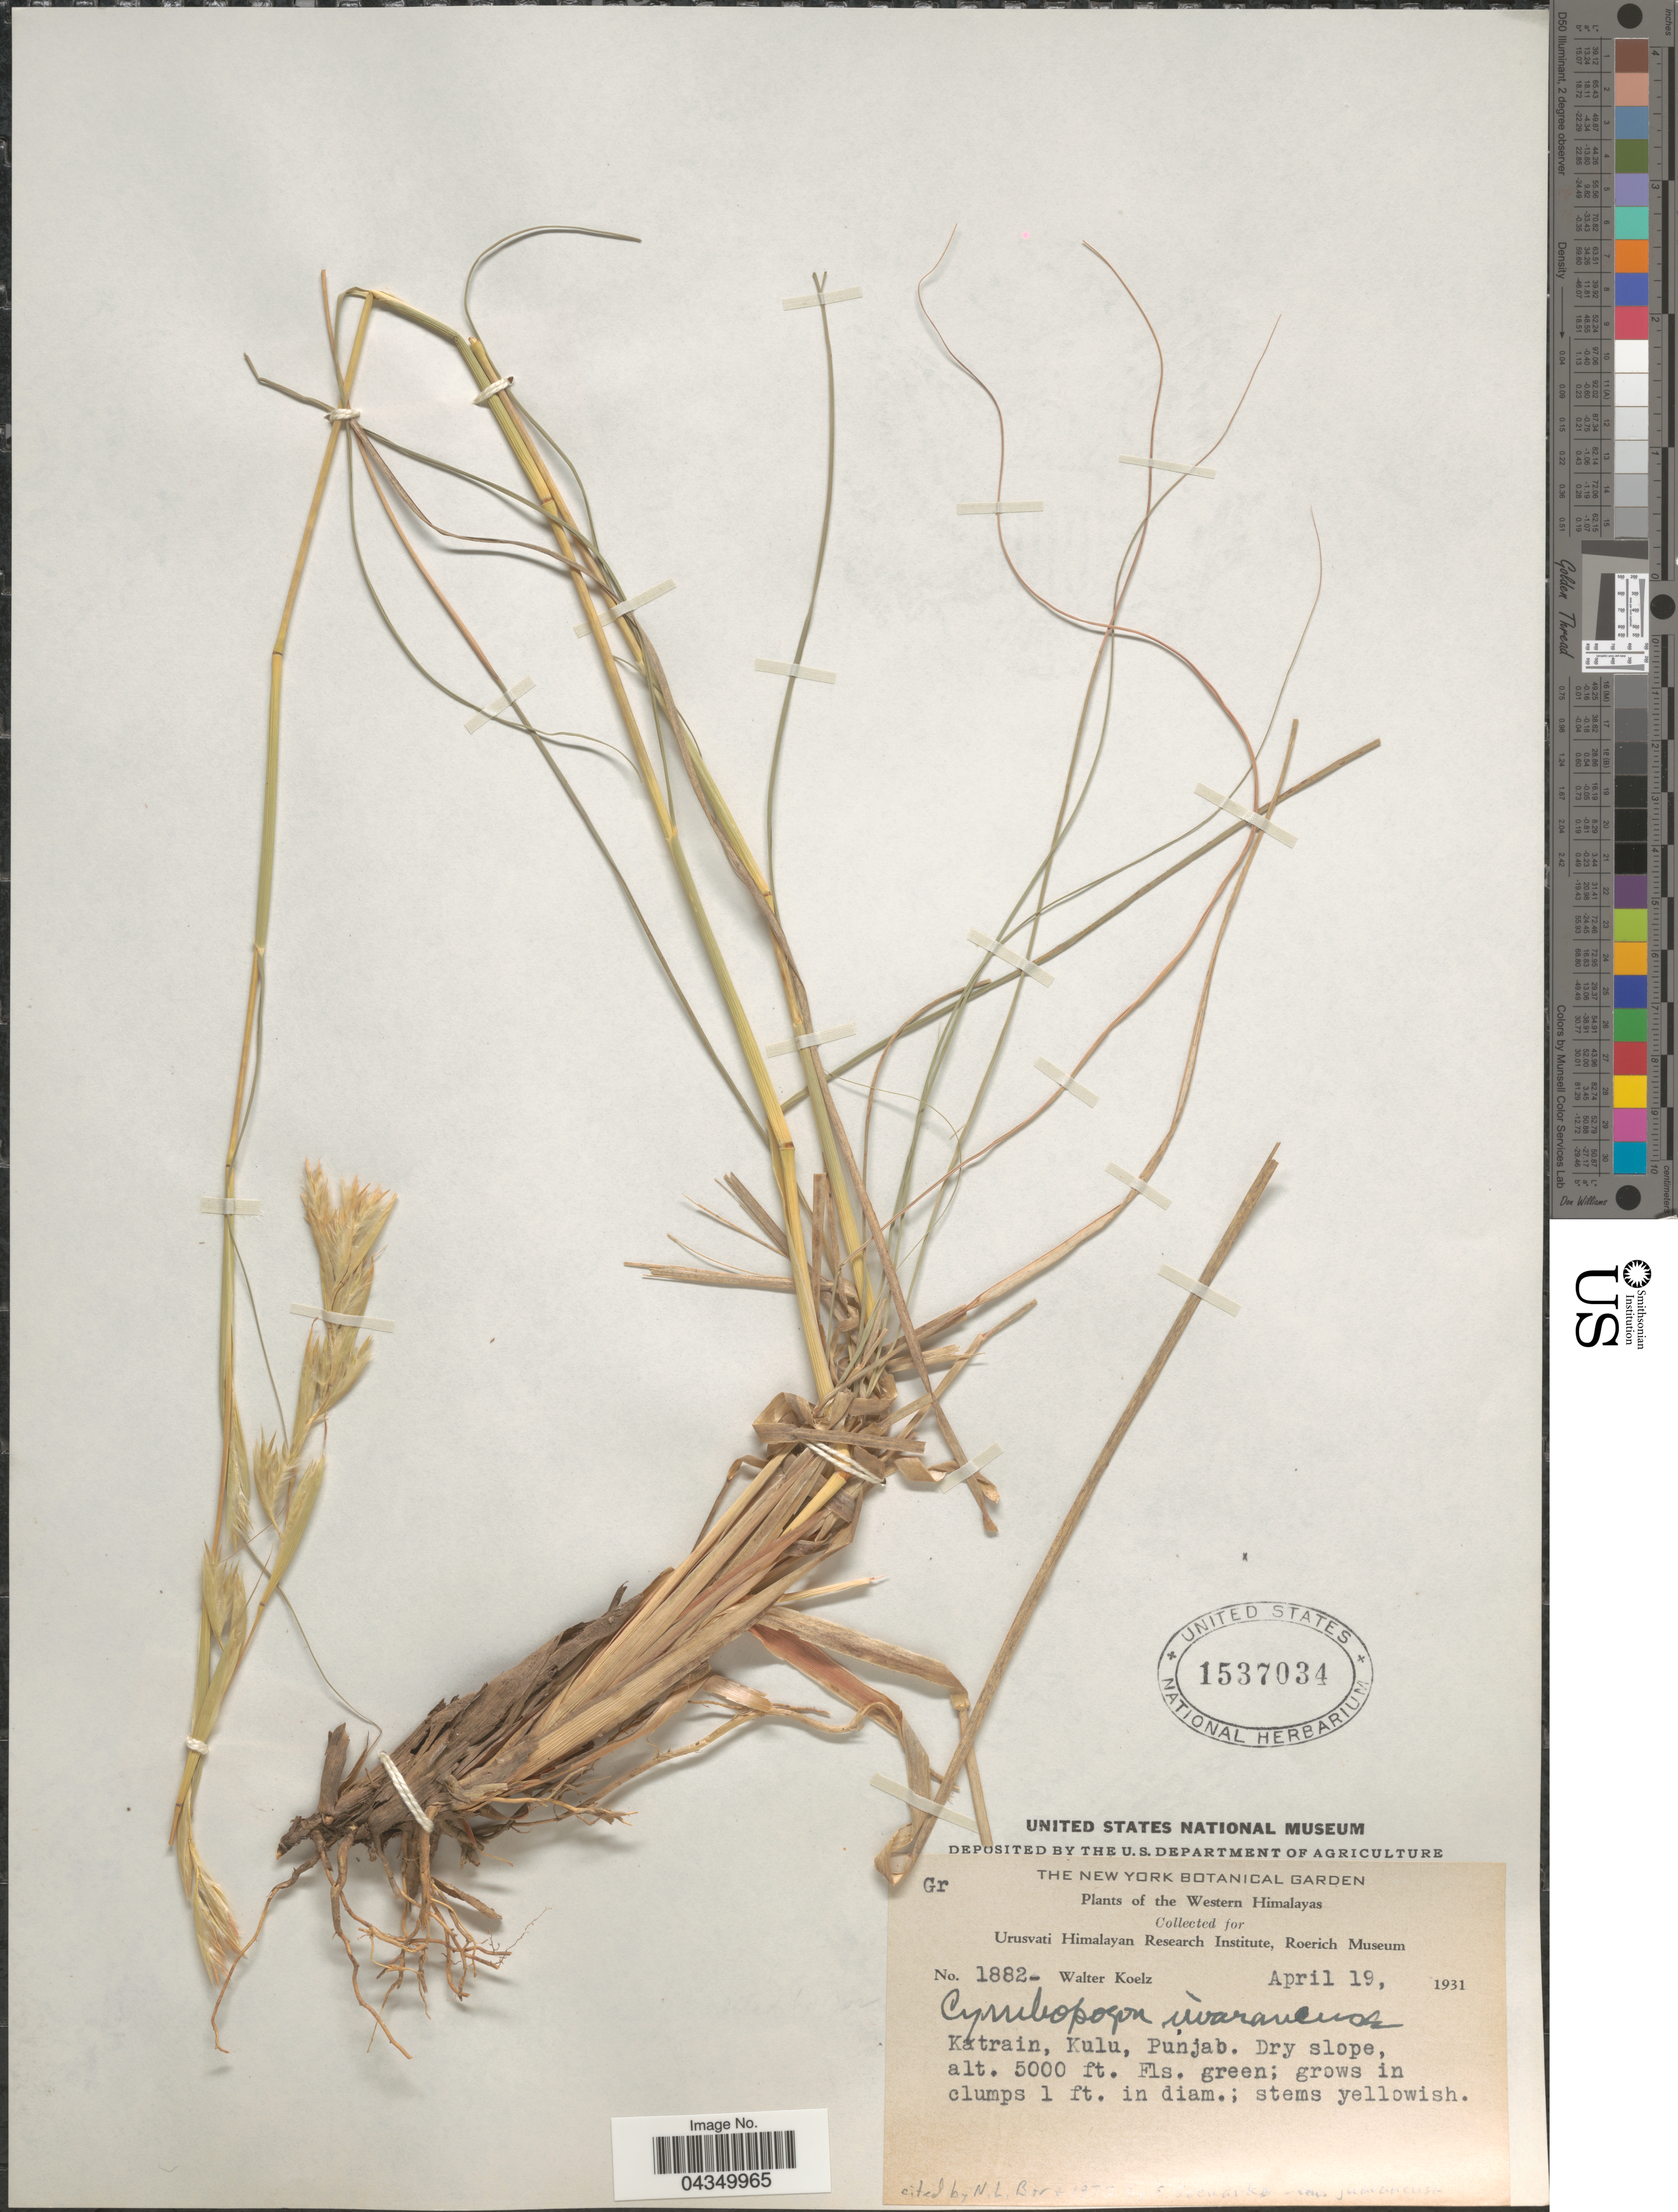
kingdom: Plantae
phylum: Tracheophyta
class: Liliopsida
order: Poales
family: Poaceae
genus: Cymbopogon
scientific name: Cymbopogon iwarancusa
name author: (Jones) Schult.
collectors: W. N. Koelz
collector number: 1882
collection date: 1931-04-19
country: India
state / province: Himachal Pradesh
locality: The Western Himalayas. Katrain, Kulu.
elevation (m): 1524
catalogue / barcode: US 1537034